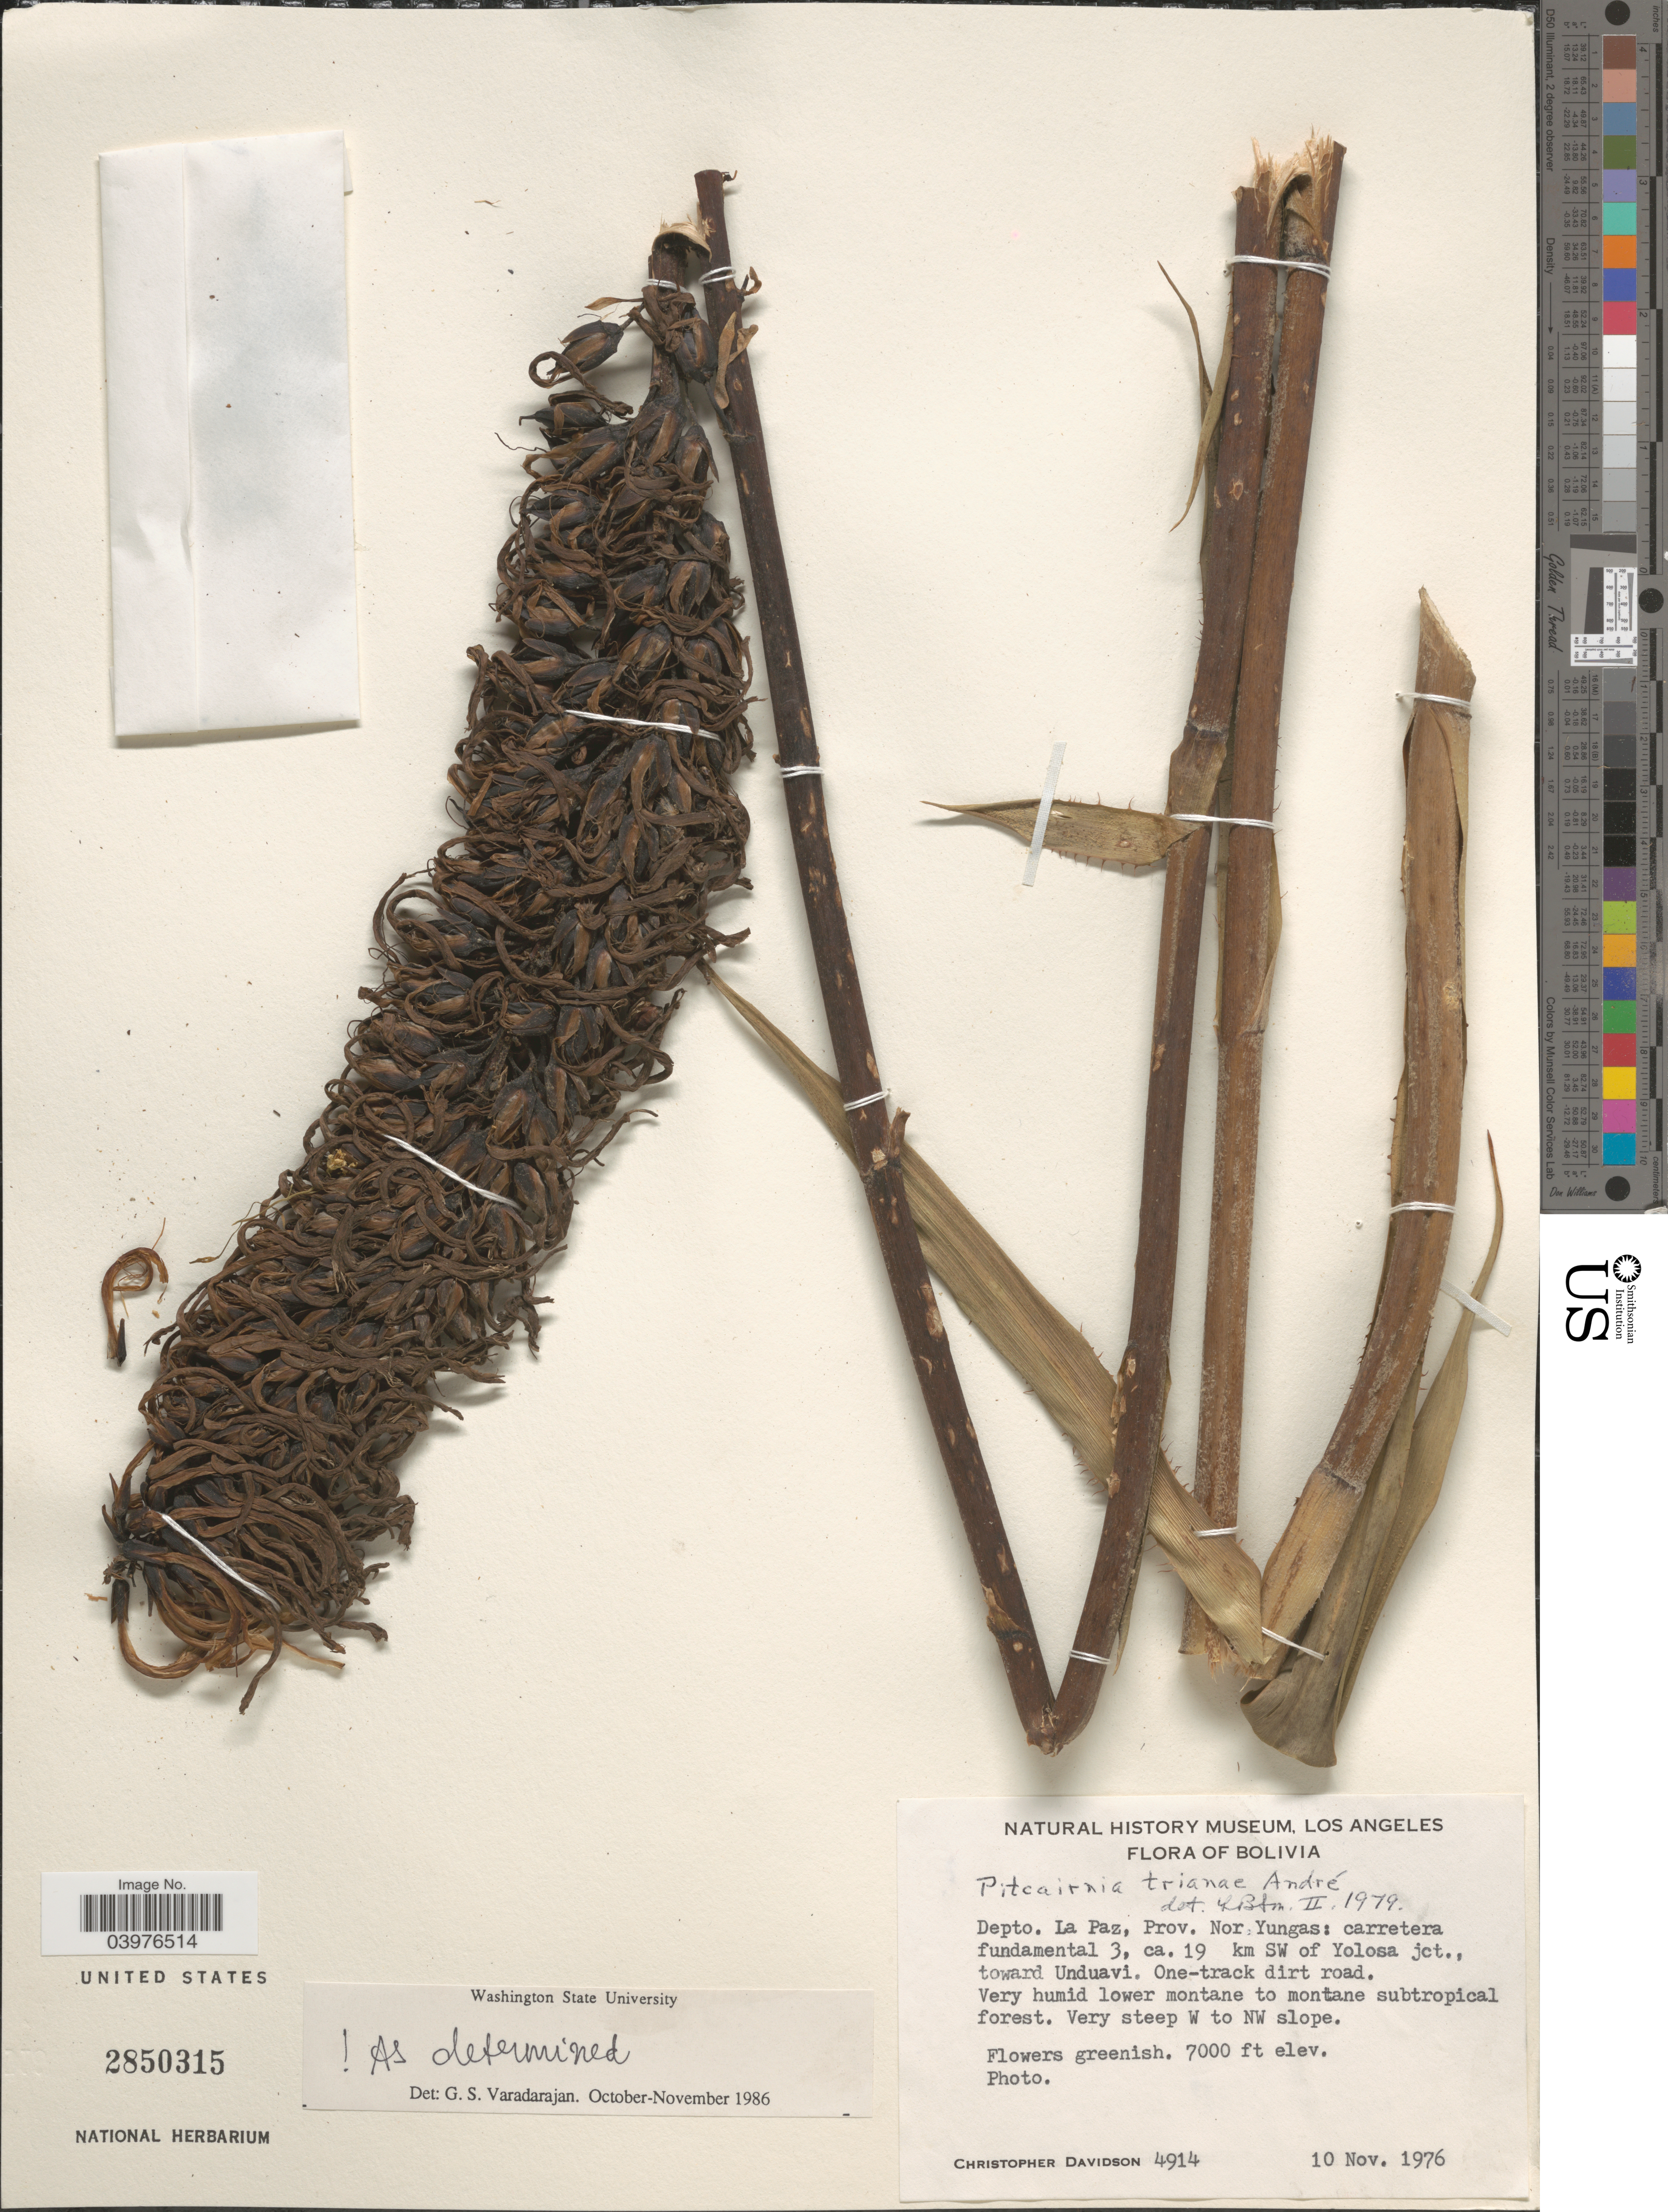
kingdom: Plantae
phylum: Tracheophyta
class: Liliopsida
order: Poales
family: Bromeliaceae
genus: Pitcairnia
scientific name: Pitcairnia trianae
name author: André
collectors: C. Davidson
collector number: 4914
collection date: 1976-11-10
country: Bolivia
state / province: La Paz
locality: Depto. La Paz, Prov. Nor Yungas: carretera fundamental 3, ca. 19 km SW of Yolosa jct., toward Unduavi. One-track dirt road. Very steep W to NW slope.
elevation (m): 2134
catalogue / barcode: US 2850315